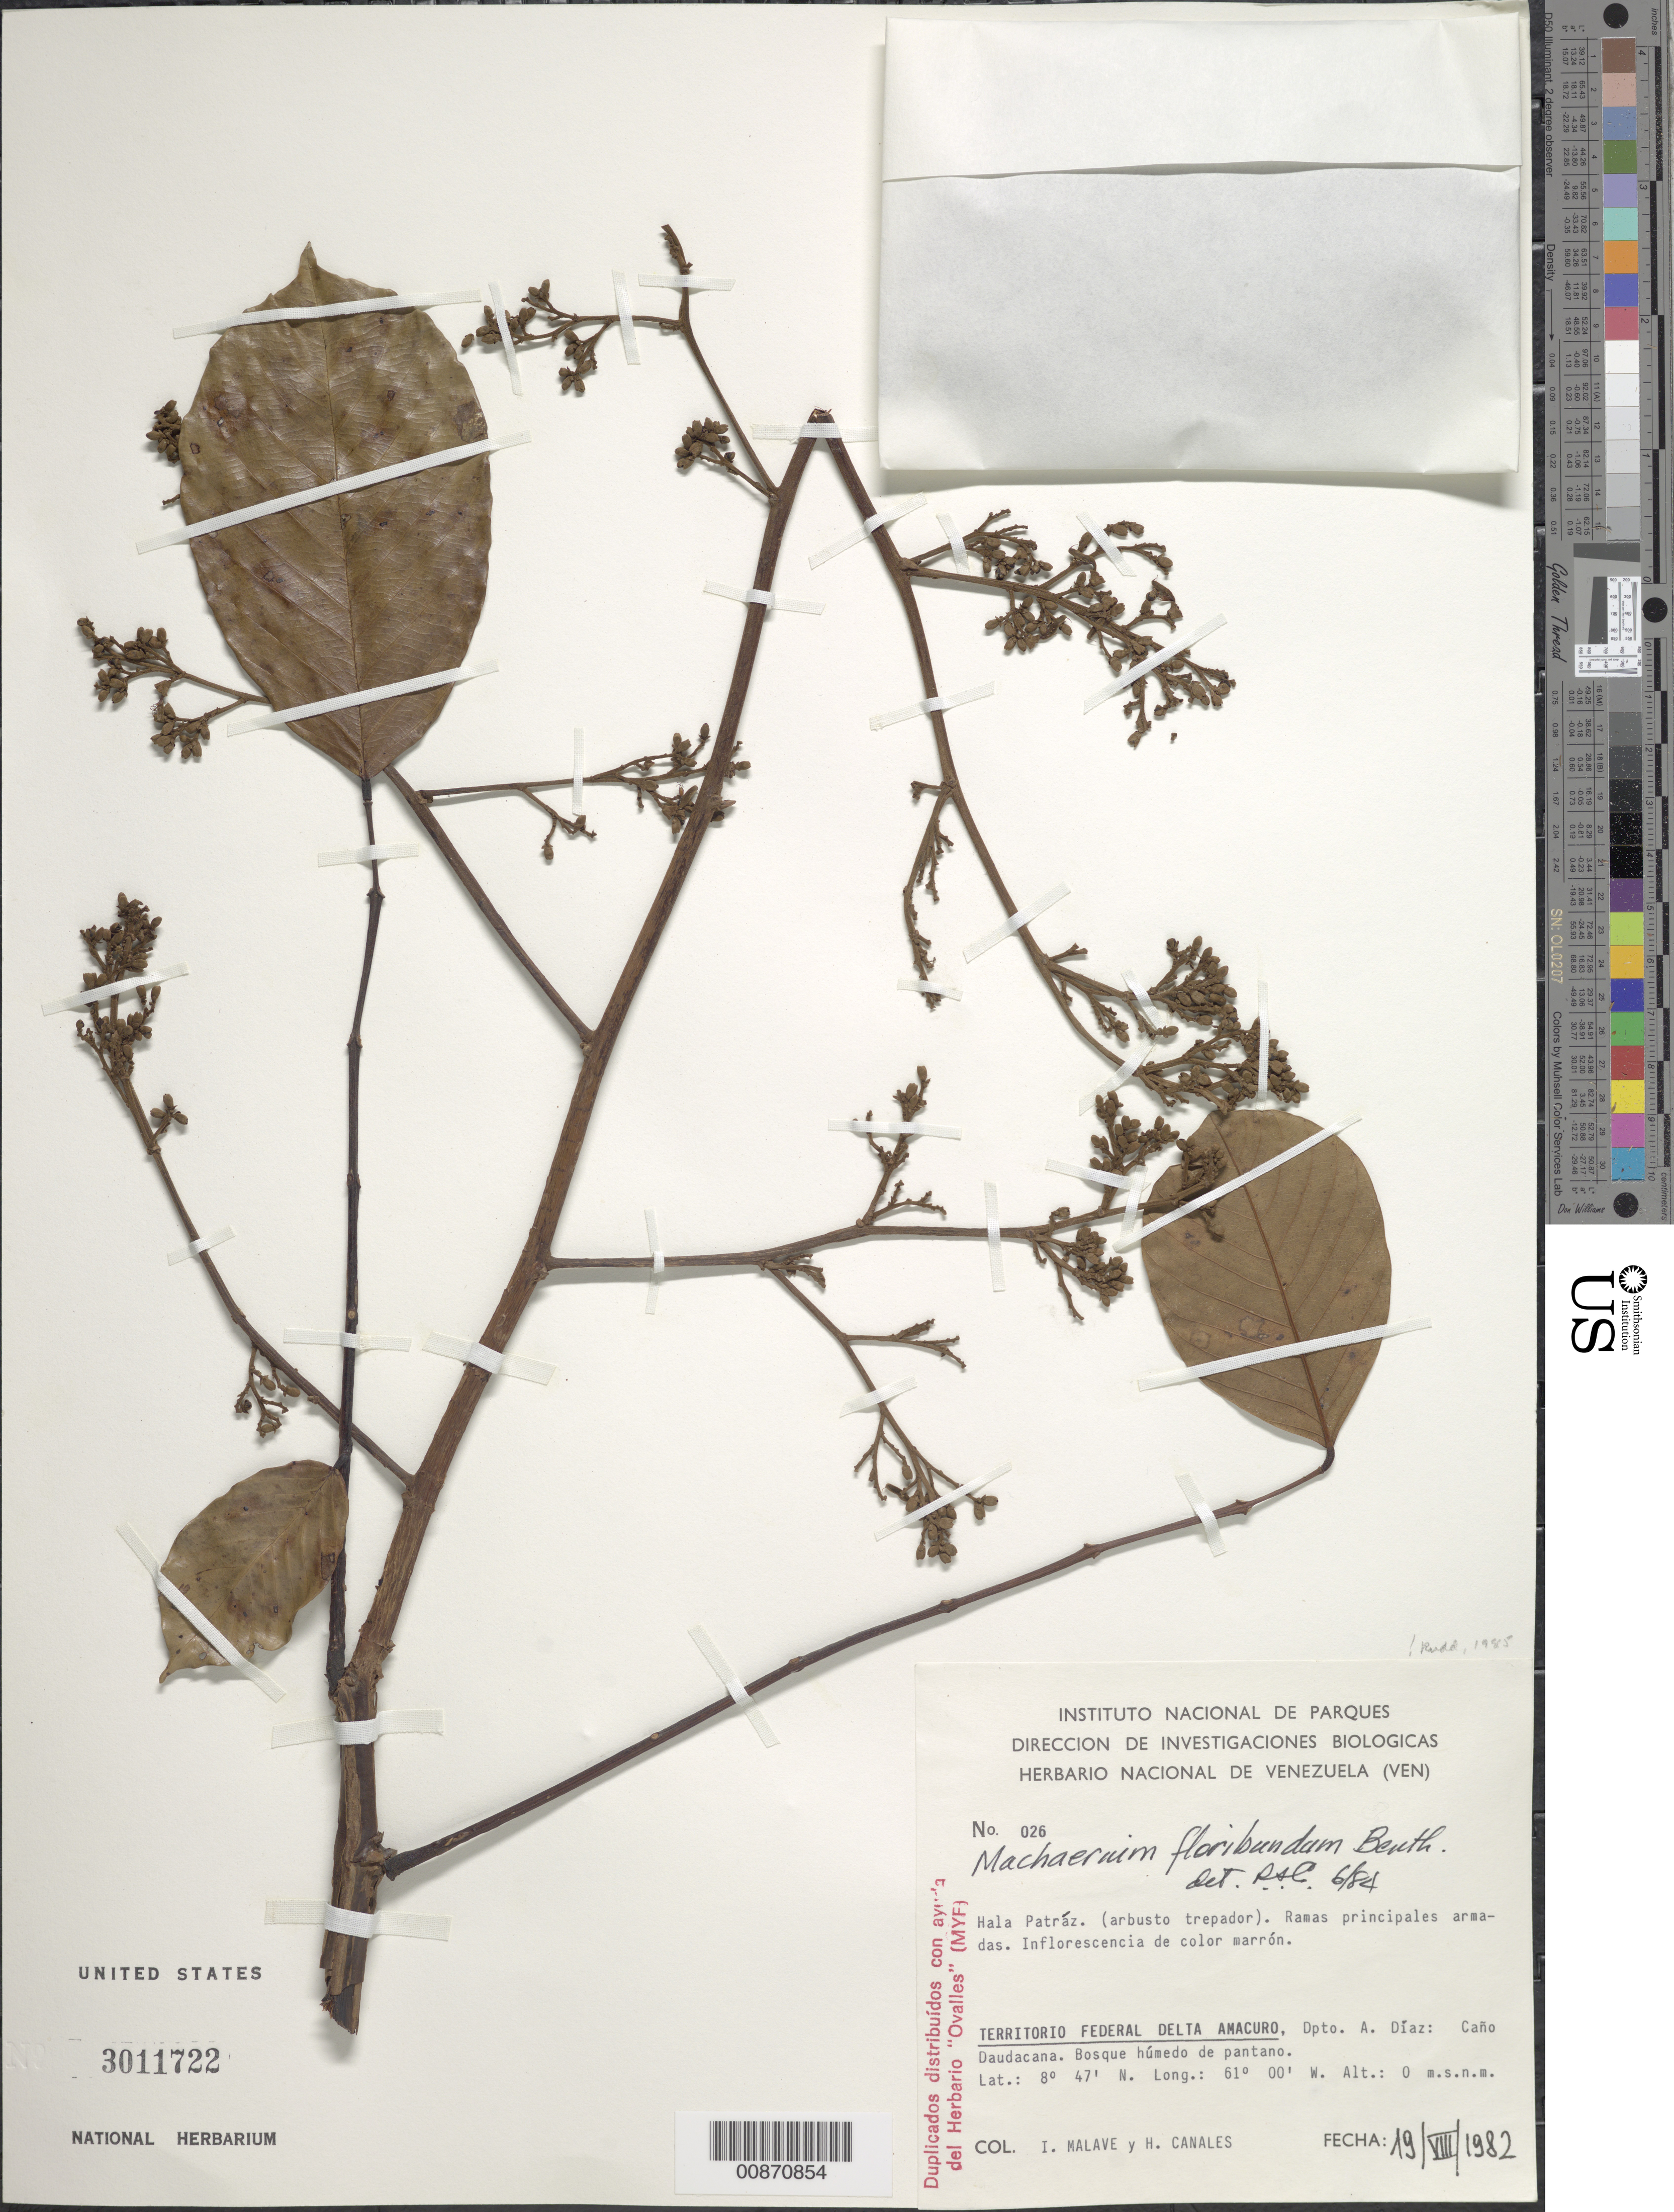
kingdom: Plantae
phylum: Tracheophyta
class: Magnoliopsida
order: Fabales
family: Fabaceae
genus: Machaerium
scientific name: Machaerium floribundum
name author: Benth.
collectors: I. Malave & H. Canales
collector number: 26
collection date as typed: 19-Aug-82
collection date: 1982-08-19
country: Venezuela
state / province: Delta Amacuro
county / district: Antonio Díaz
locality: Caño Duadacana; Hala Patráz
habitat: Bosque humedo de pantano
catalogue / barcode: US 3011722